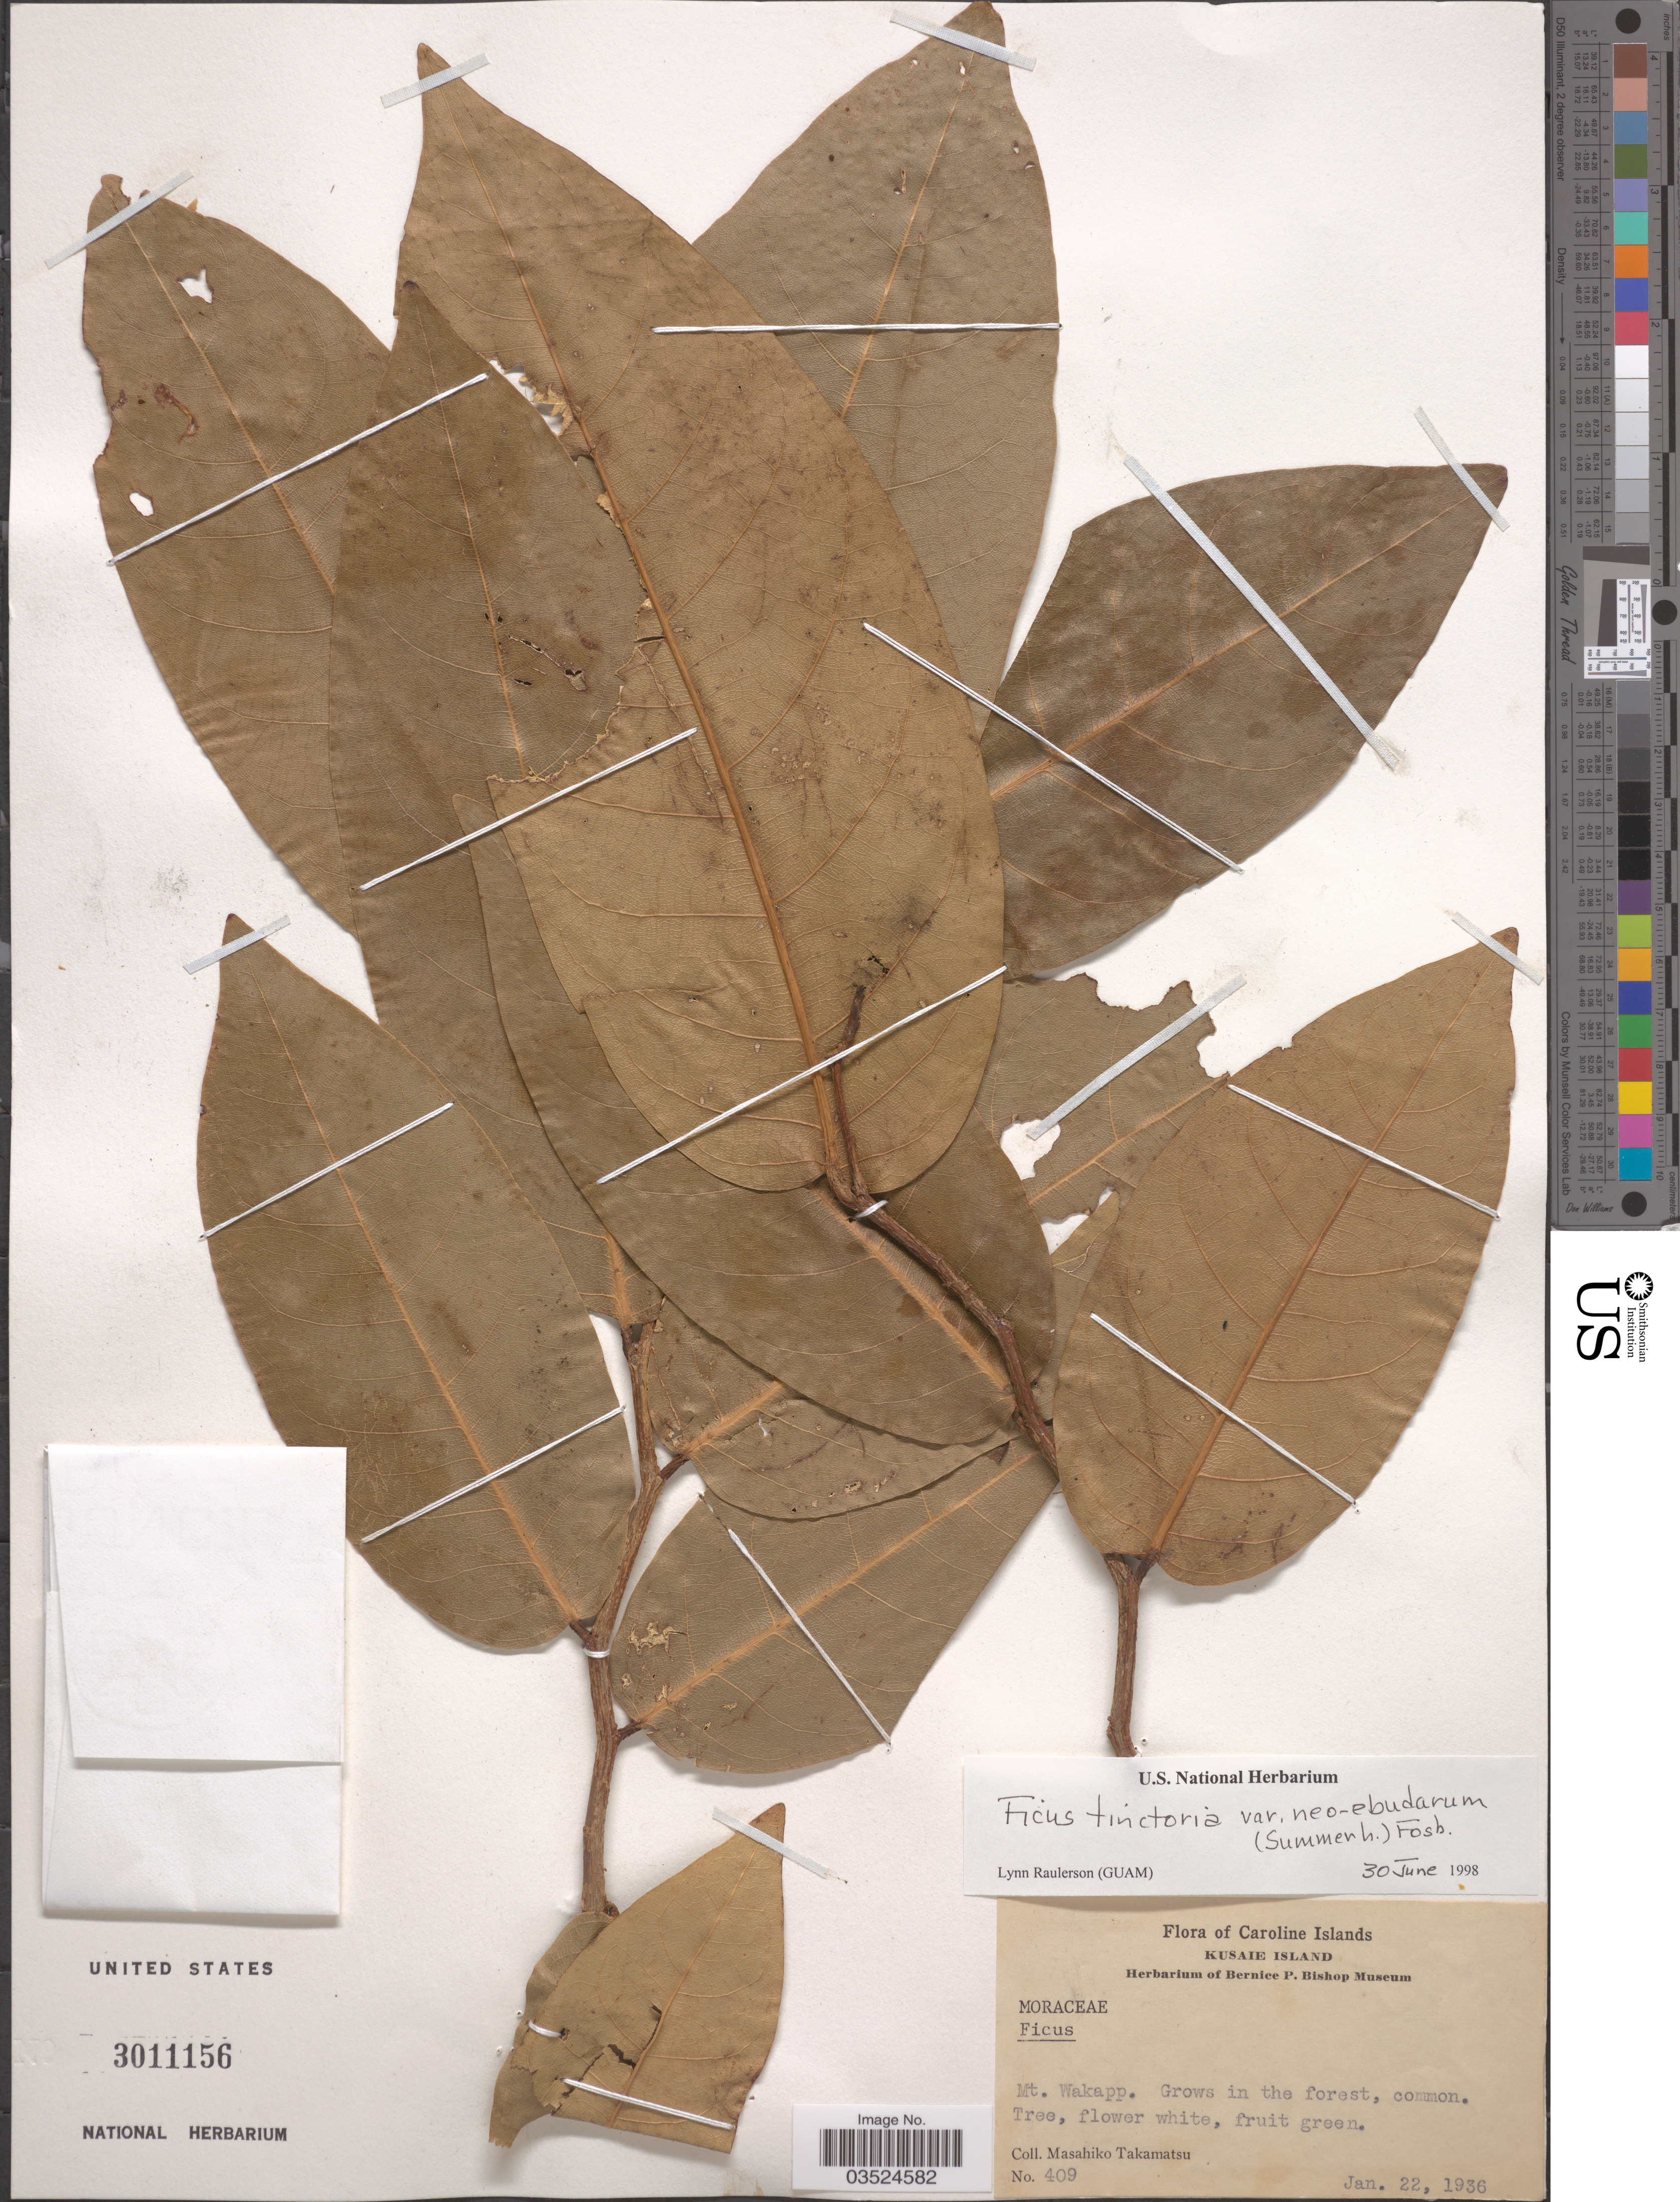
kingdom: Plantae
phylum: Tracheophyta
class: Magnoliopsida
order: Rosales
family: Moraceae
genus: Ficus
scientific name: Ficus tinctoria var. neoebudarum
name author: (Summerh.) Fosberg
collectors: M. Takamatsu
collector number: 409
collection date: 1936-01-22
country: Micronesia, Federated States of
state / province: Kosrae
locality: Caroline Islands. Kusaie Island. Mt. Wakapp.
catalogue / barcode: US 3011156